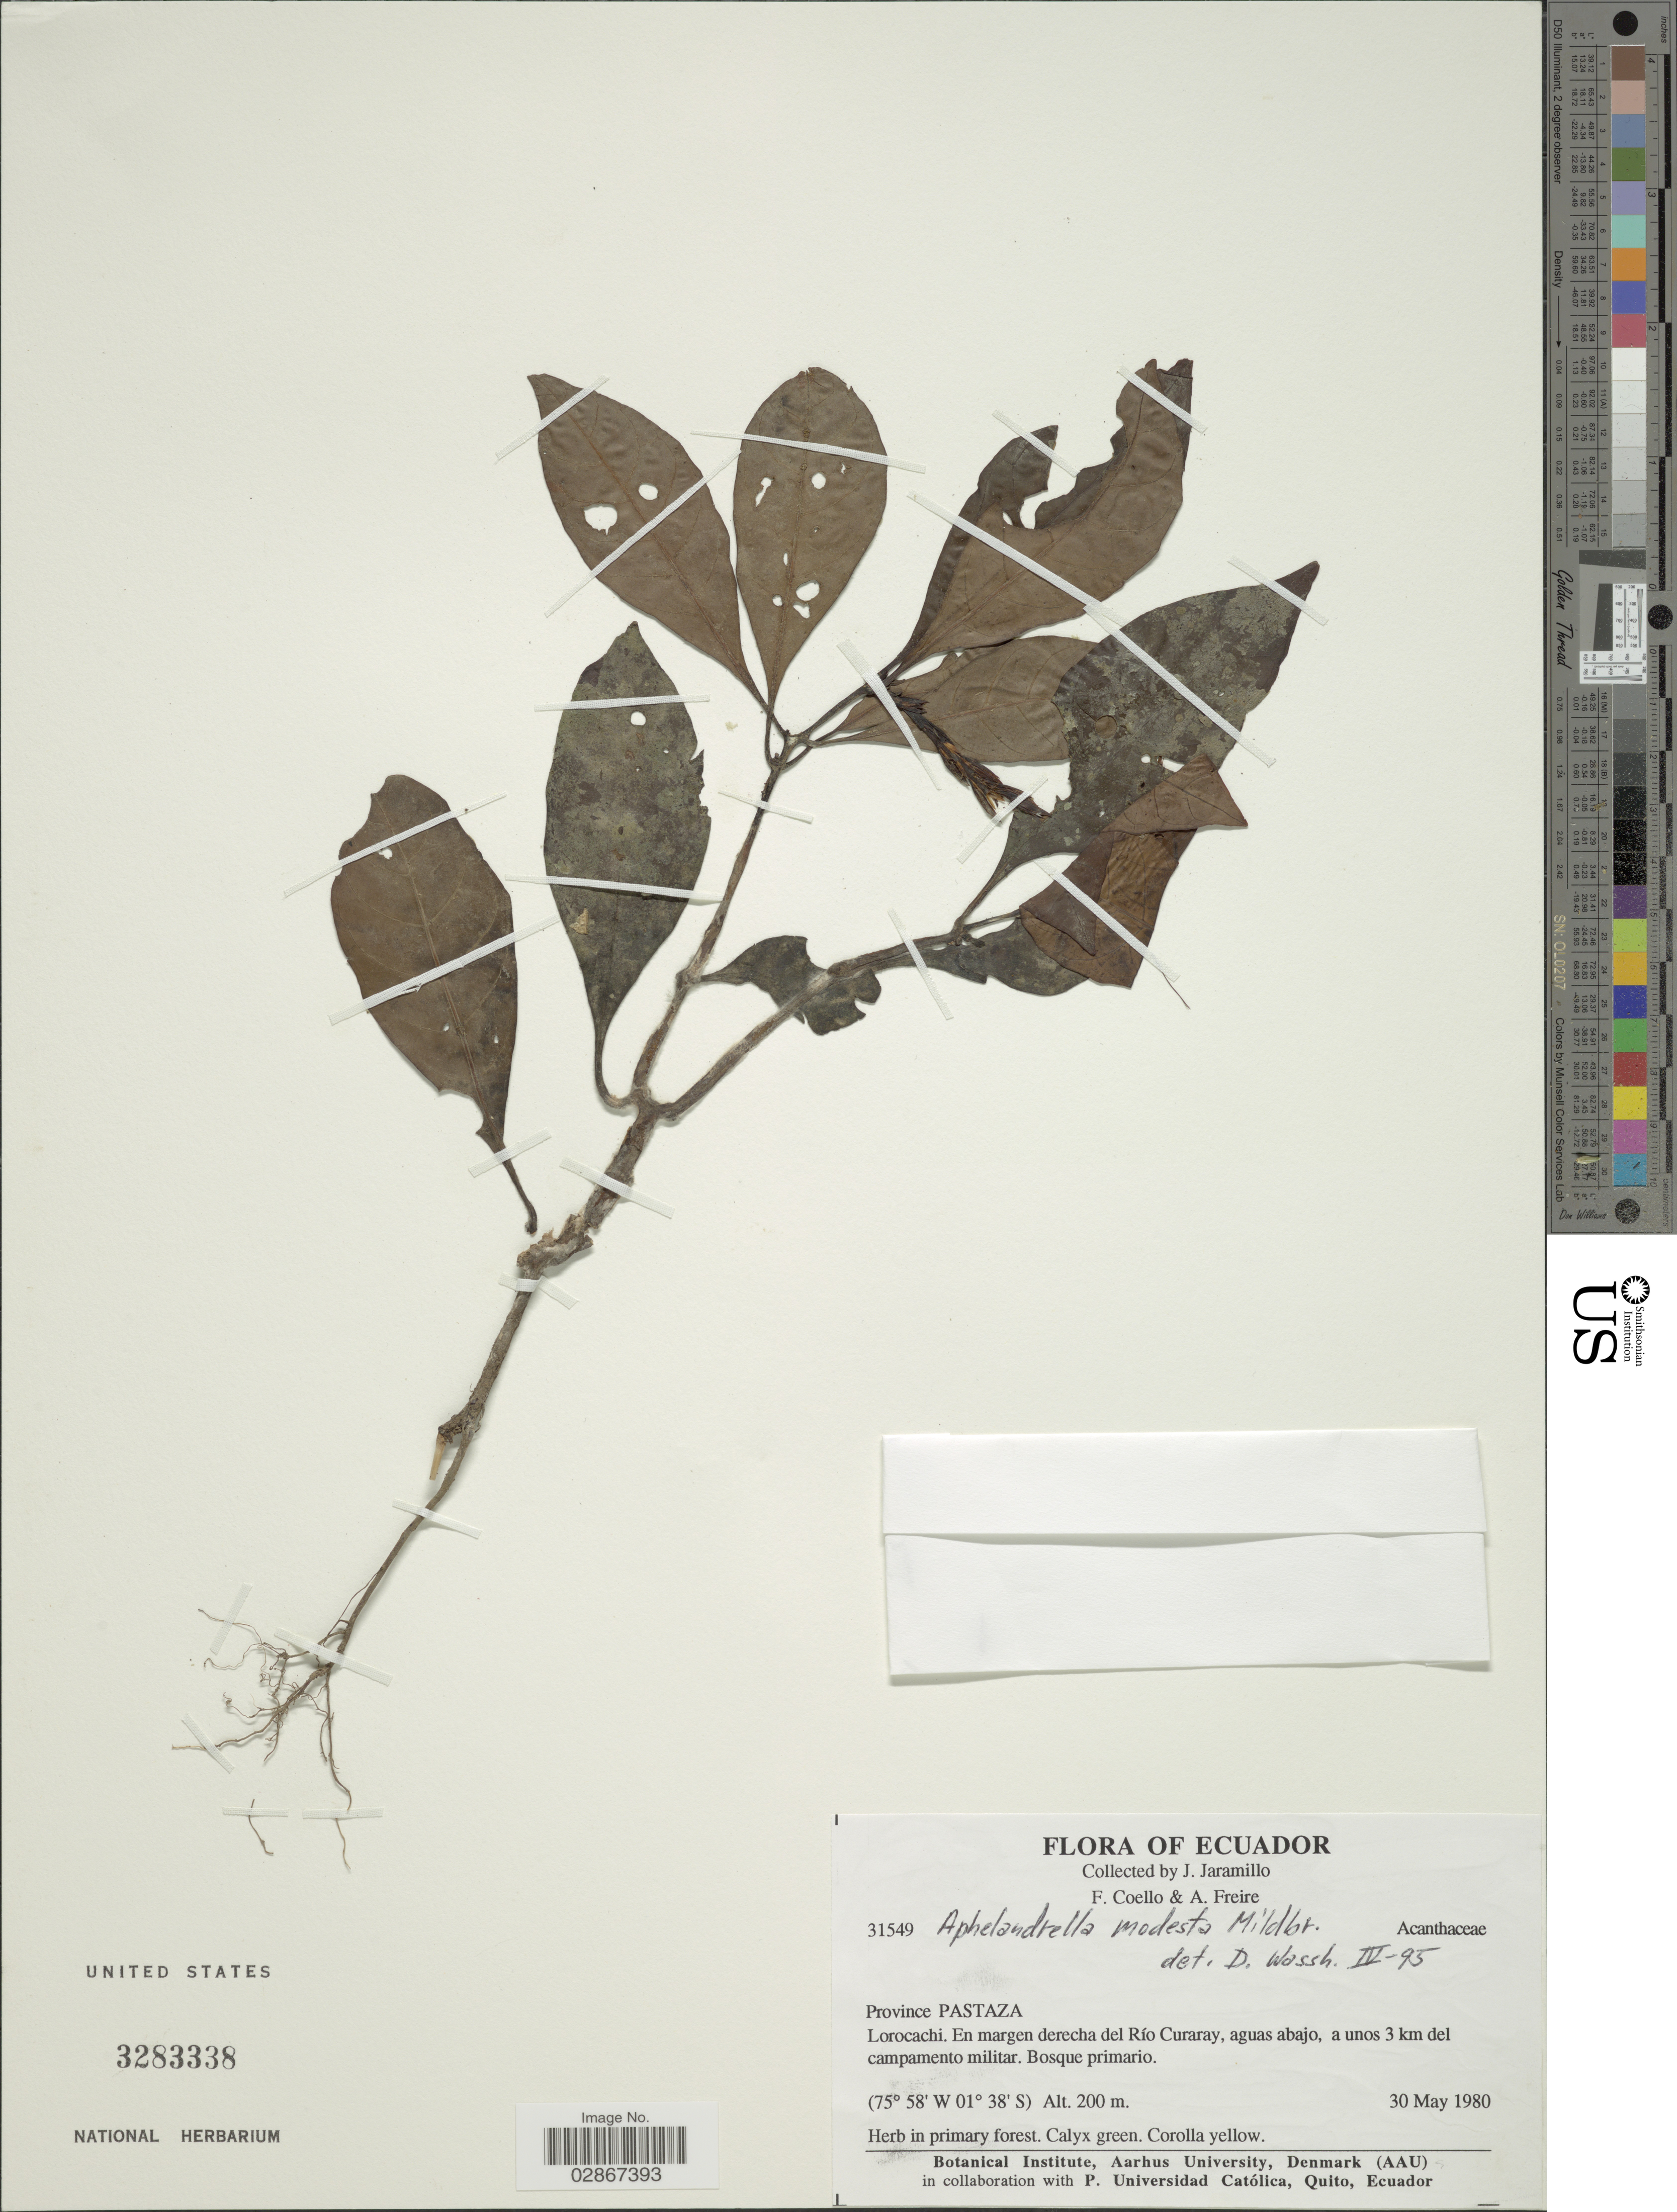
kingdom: Plantae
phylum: Tracheophyta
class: Magnoliopsida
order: Lamiales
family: Acanthaceae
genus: Aphelandra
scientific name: Aphelandra modesta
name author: (Mildbr.) Wassh.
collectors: J. Jaramillo, F. Coello & A. Freire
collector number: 31549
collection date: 1980-05-30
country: Ecuador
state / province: Pastaza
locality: Lorocachi. En margen derecha del Río Curaray, aguas abajo, a unos 3 km del campamento militair.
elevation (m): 200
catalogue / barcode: US 3283338